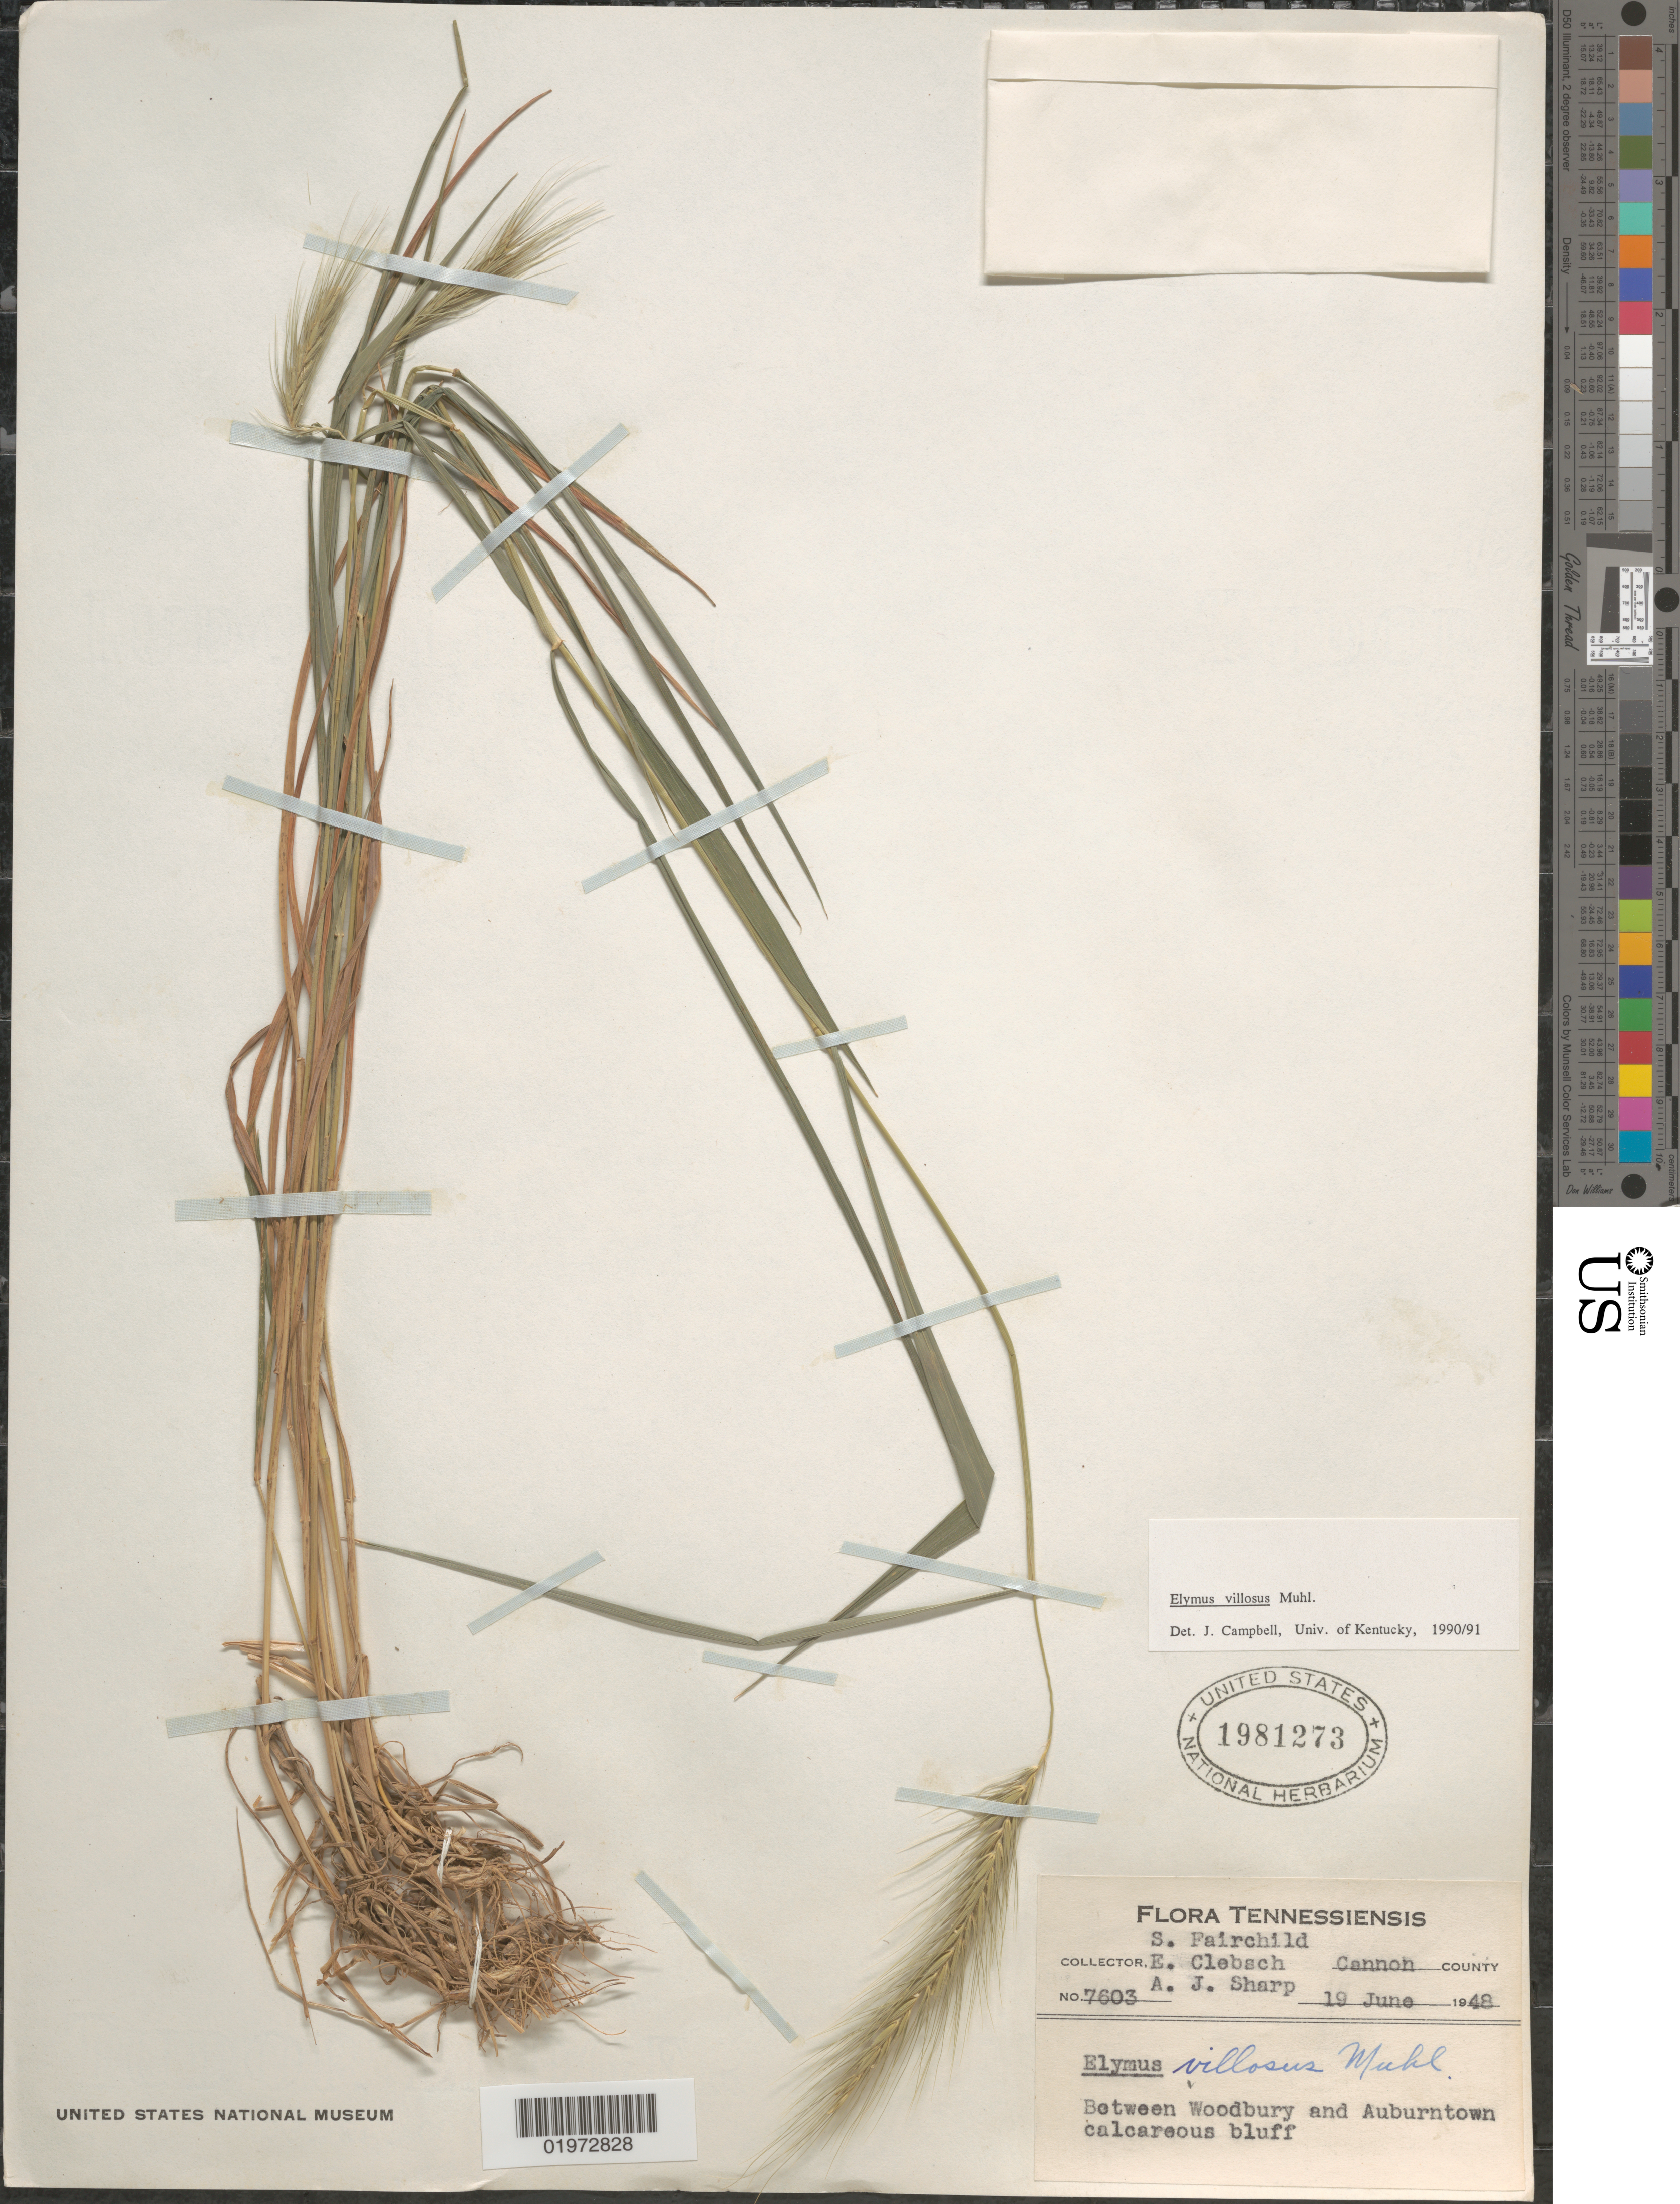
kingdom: Plantae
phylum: Tracheophyta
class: Liliopsida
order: Poales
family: Poaceae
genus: Elymus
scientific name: Elymus villosus var. arkansanus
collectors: S. Fairchild, E. Clebsch & A. J. Sharp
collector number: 7603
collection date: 1948-06-19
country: United States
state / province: Tennessee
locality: Cannon County. Between Woodbury and Auburntown.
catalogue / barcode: US 1981273